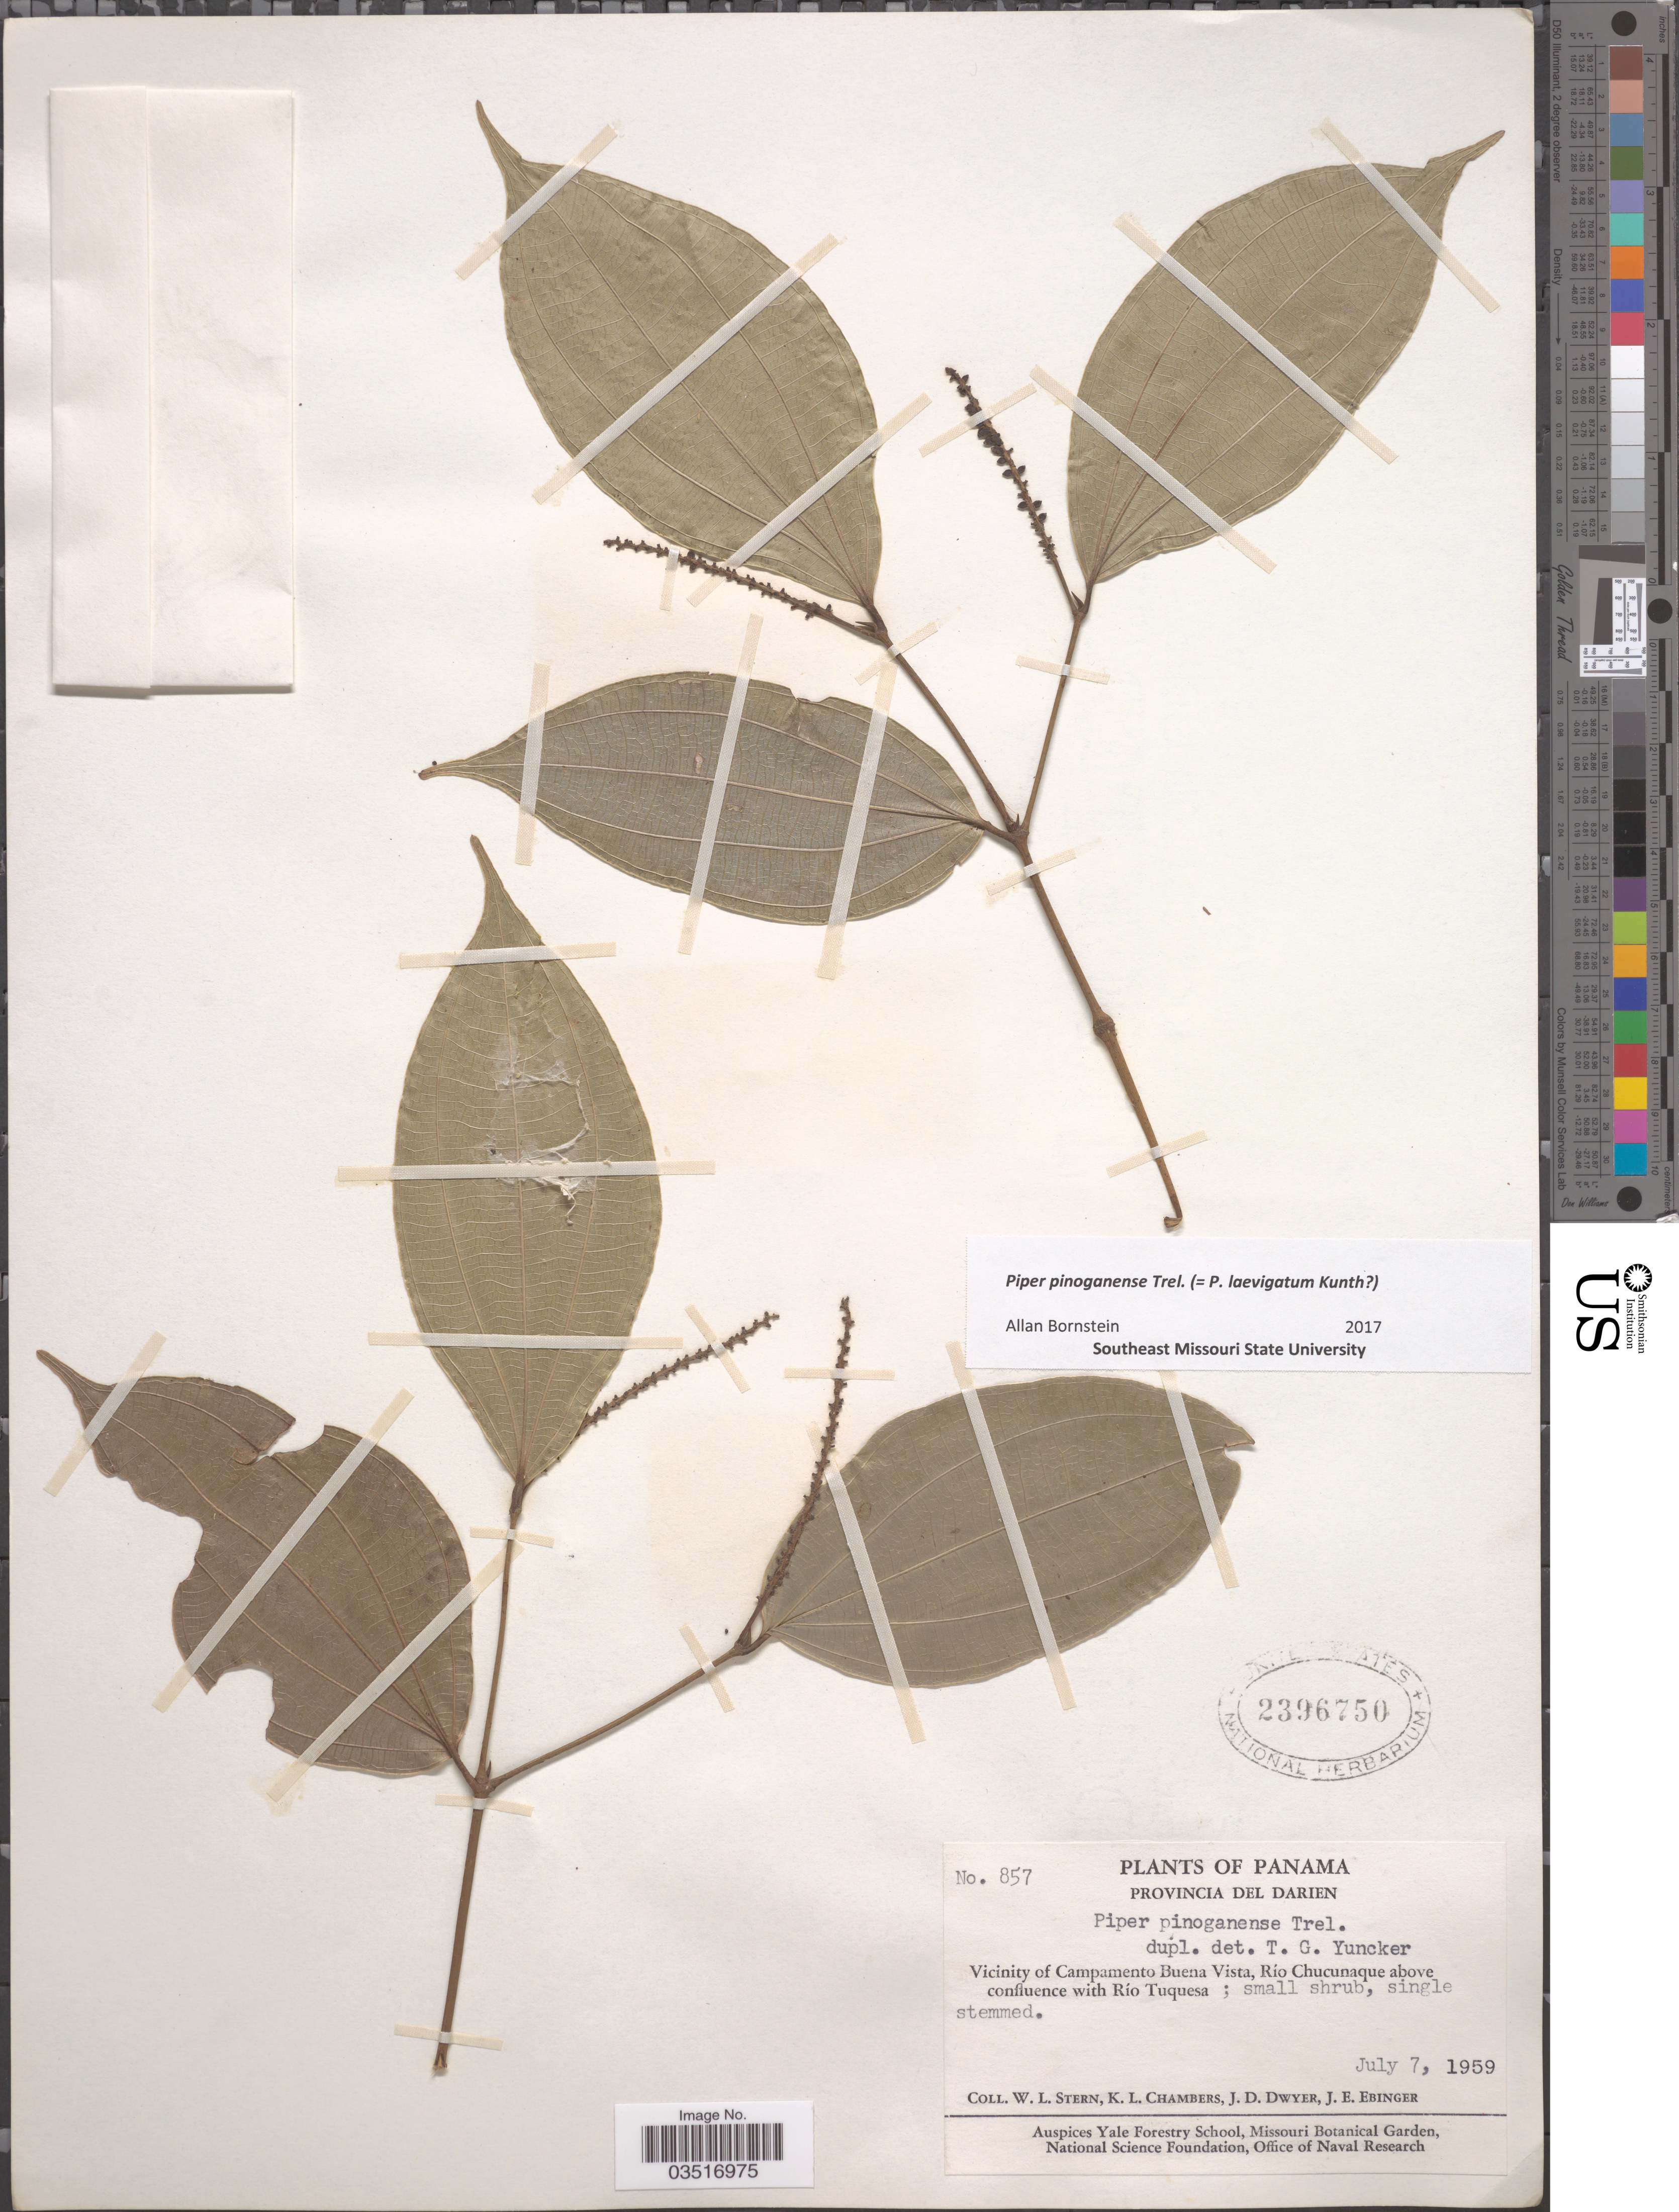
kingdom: Plantae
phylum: Tracheophyta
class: Magnoliopsida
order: Piperales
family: Piperaceae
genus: Piper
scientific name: Piper pinoganense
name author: Trel.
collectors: W. L. Stern, K. Chambers, J. D. Dwyer & J. Ebinger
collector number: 857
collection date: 1959-07-07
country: Panama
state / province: Darien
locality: Provincia del Darien. Vicinity of Campamento Buena Vista, Rio Chucunaque above confluence with Río Tuquesa.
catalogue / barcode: US 2396750